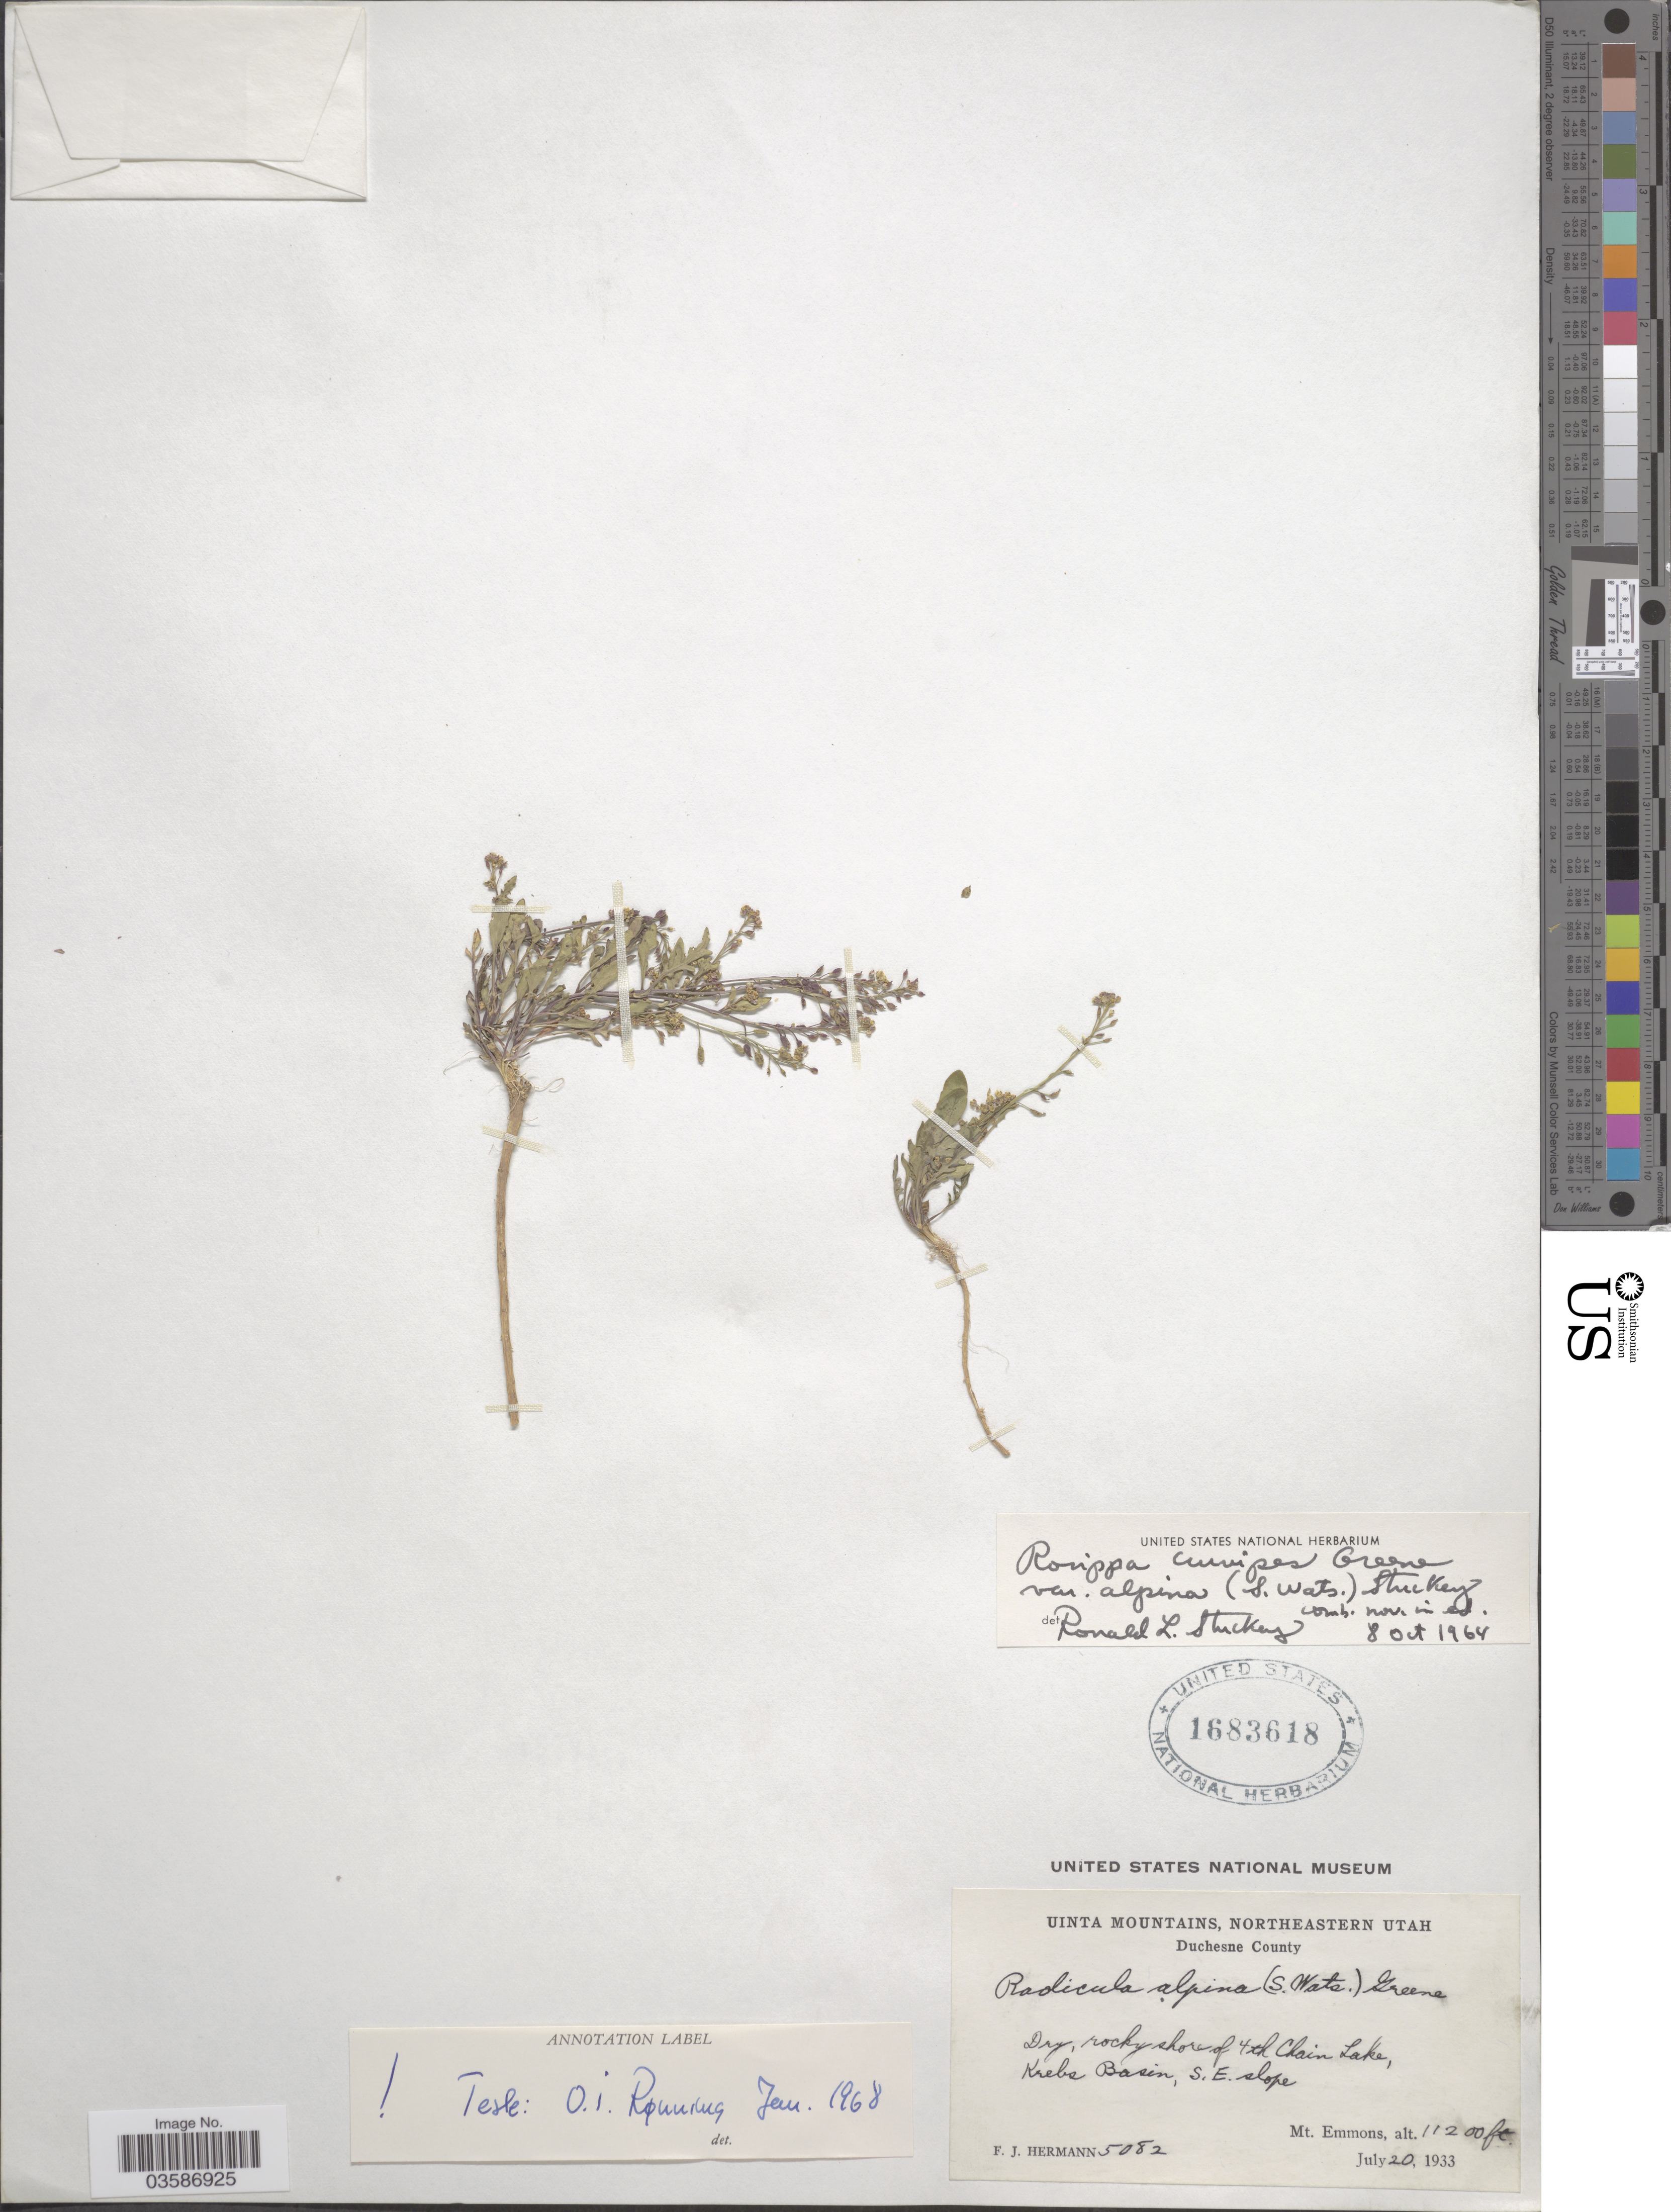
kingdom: Plantae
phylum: Tracheophyta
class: Magnoliopsida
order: Brassicales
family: Brassicaceae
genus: Rorippa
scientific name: Rorippa curvipes var. alpina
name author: (S. Watson) Stuckey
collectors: F. J. Hermann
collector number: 5082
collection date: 1933-07-20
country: United States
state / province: Utah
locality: Uinta Mountains, Northeastern Utah. Duchesne County. Dry, rocky shore of 4th Chain Lake, Krebs Basin, S.E. slope. Mt. Emmons.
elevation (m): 3414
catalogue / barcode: US 1683618